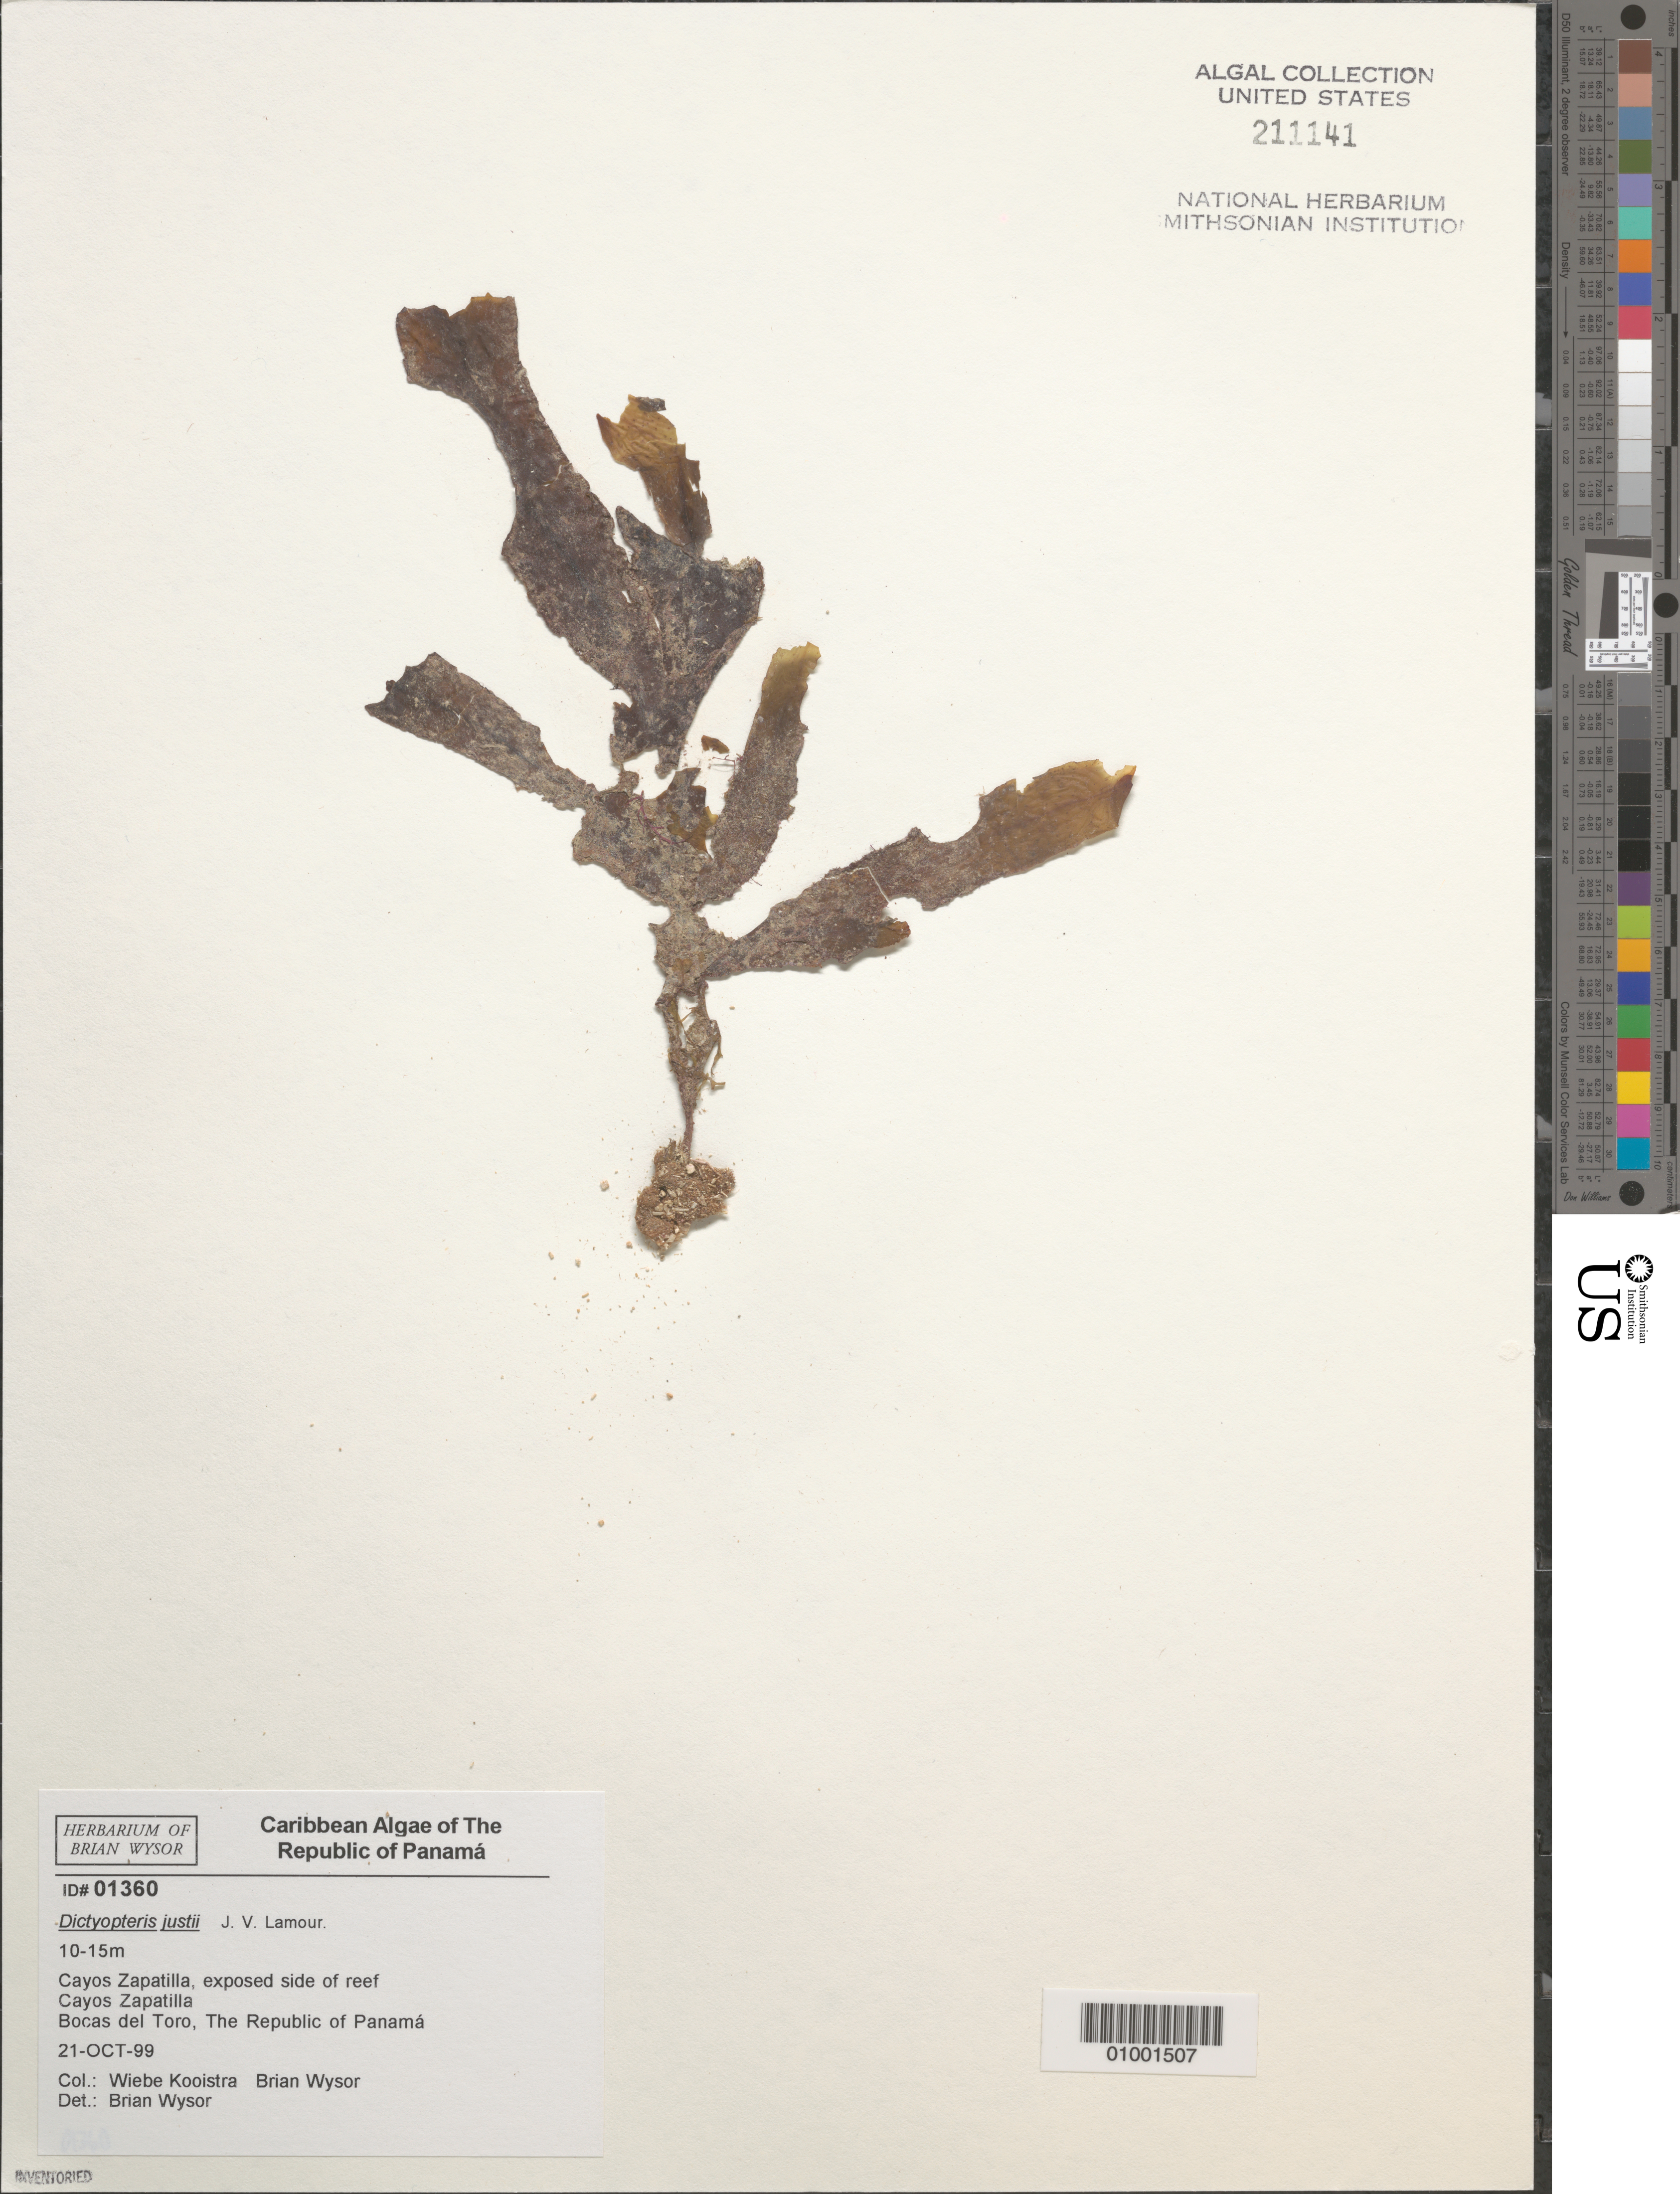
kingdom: Chromista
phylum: Ochrophyta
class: Phaeophyceae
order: Dictyotales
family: Dictyotaceae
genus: Dictyopteris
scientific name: Dictyopteris justii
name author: J.V.Lamouroux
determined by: Wysor, B.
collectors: B. Wysor & W. Kooistra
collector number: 01360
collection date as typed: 21 Oct 1999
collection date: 1999-10-21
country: Panama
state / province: Bocas del Toro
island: Cayos Zapatilla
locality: Exposed side of reef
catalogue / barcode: US 211141